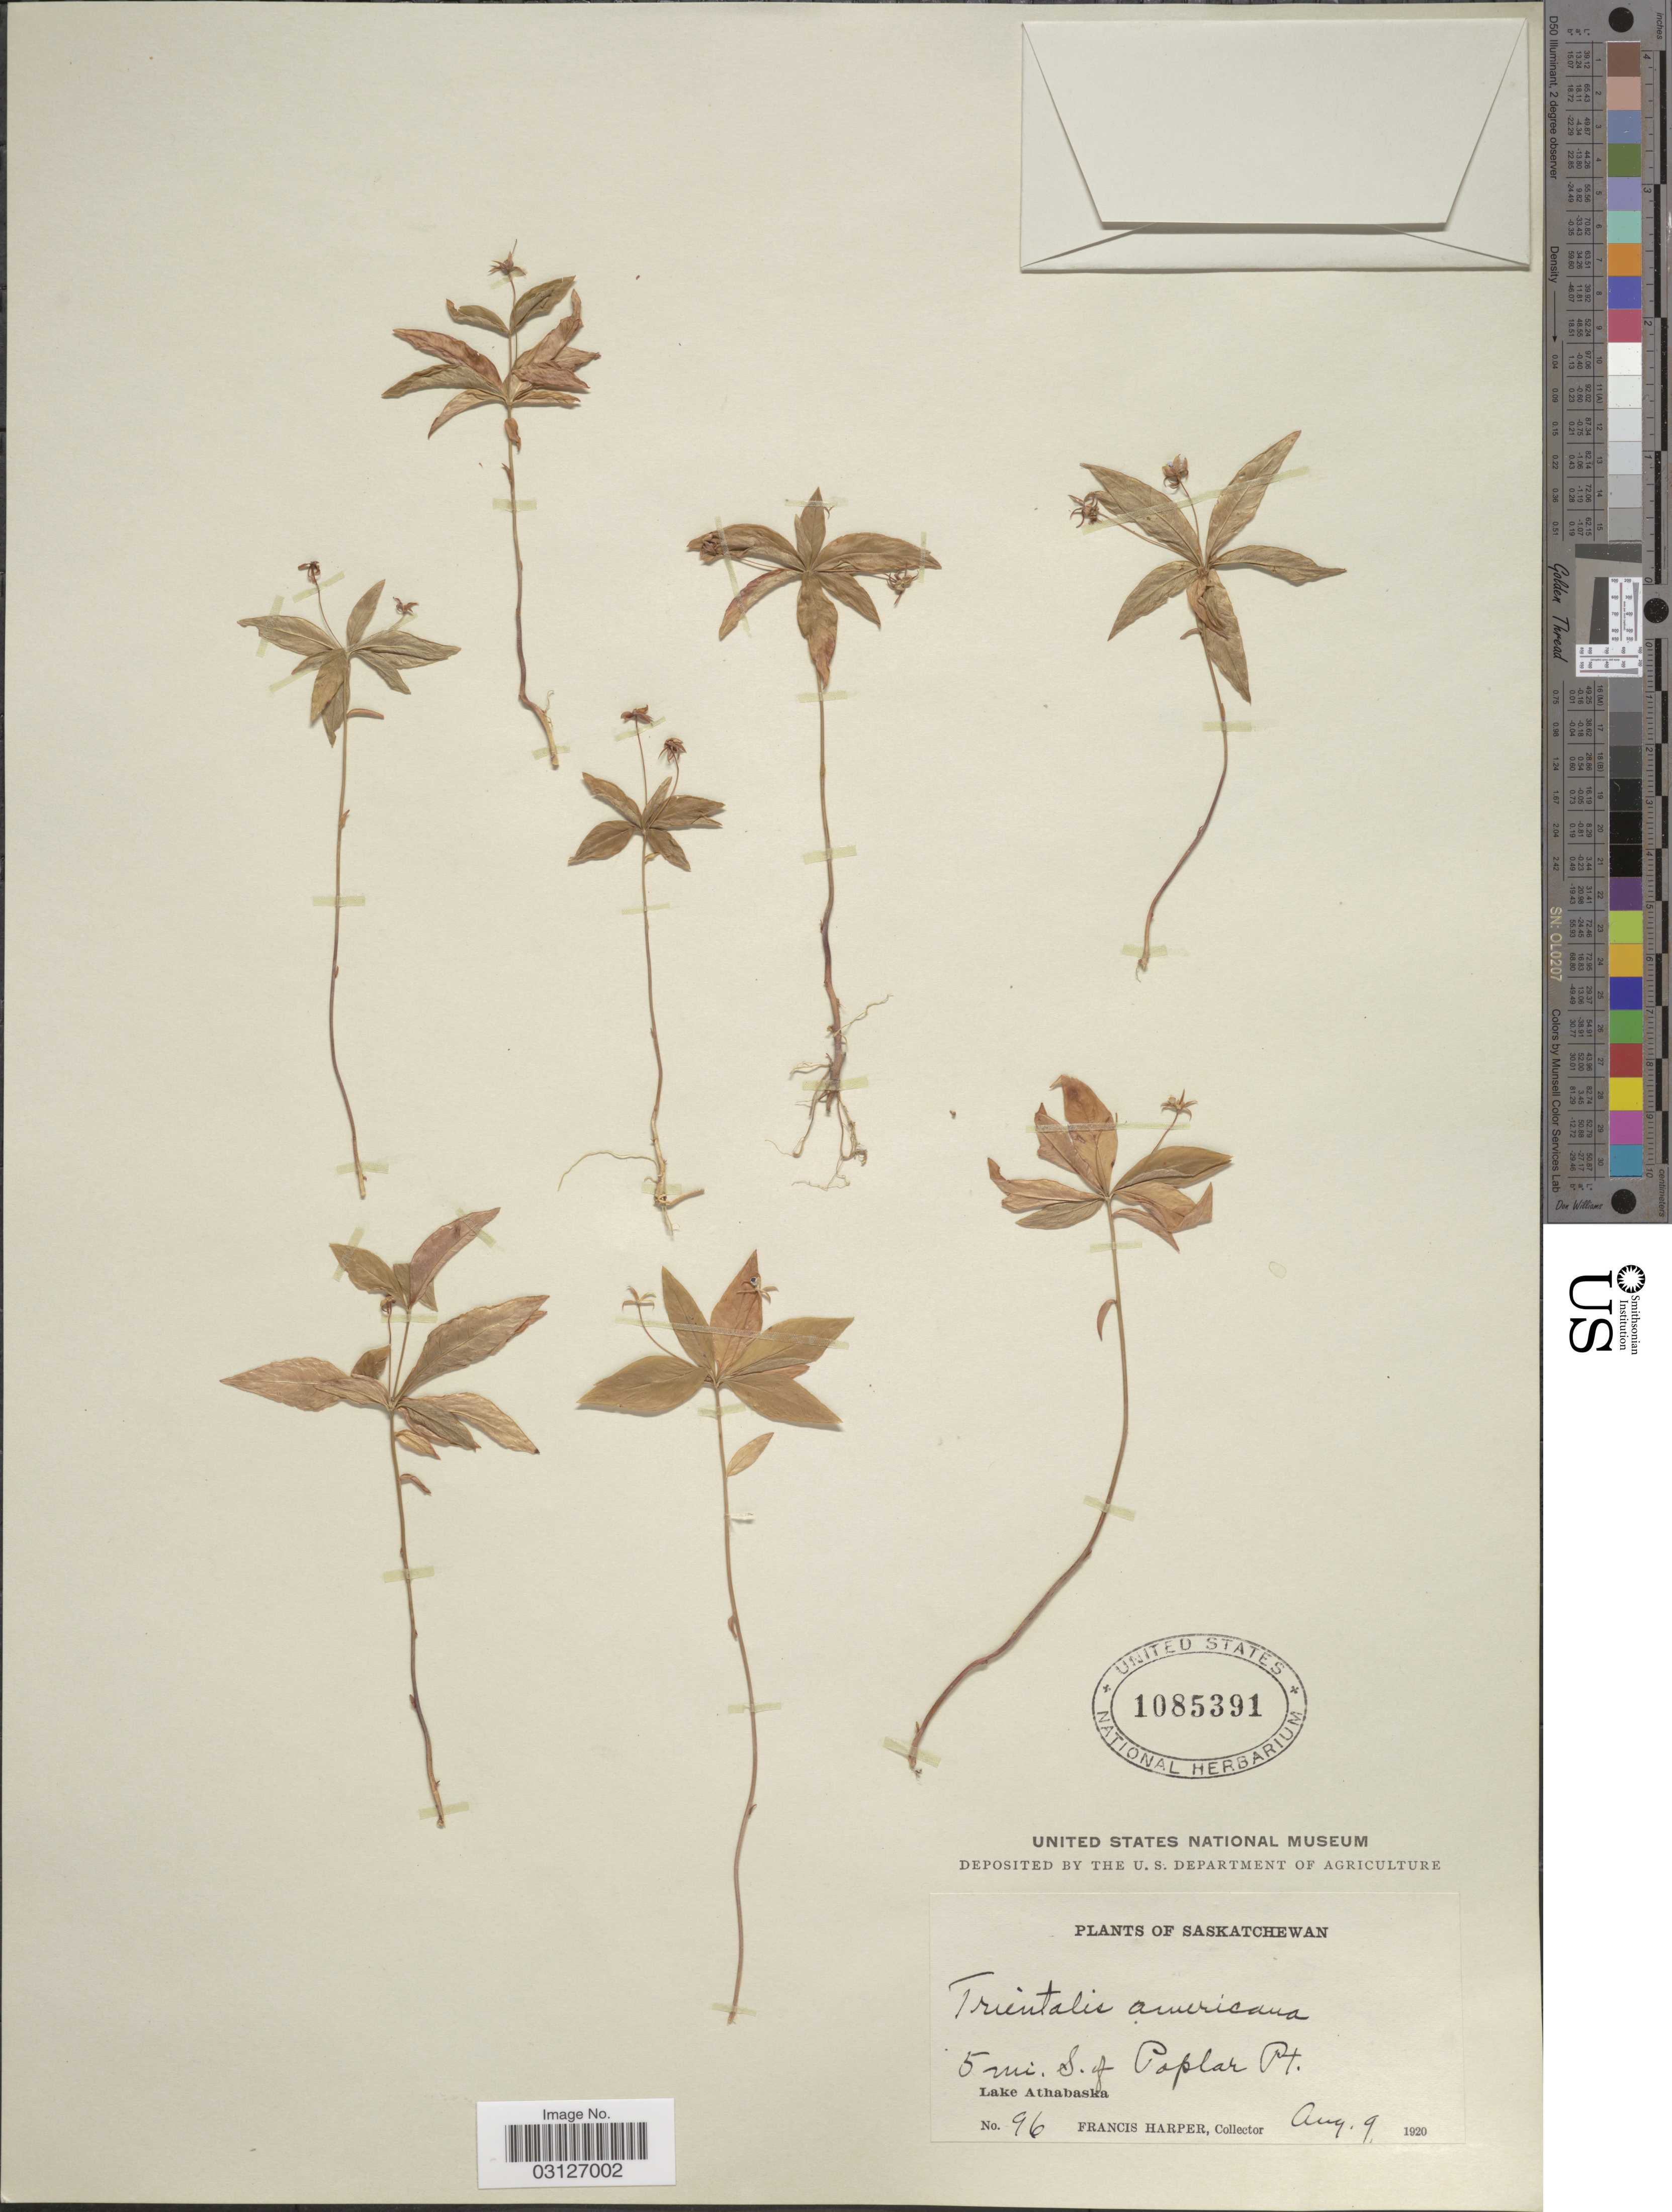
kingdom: Plantae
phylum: Tracheophyta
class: Magnoliopsida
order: Ericales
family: Primulaceae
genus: Trientalis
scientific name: Trientalis americana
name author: Pursh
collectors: F. Harper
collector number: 96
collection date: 1920-08-09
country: Canada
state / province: Saskatchewan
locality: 5 mi. S. of Poplar Pt., Lake Athabaska.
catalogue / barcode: US 1085391